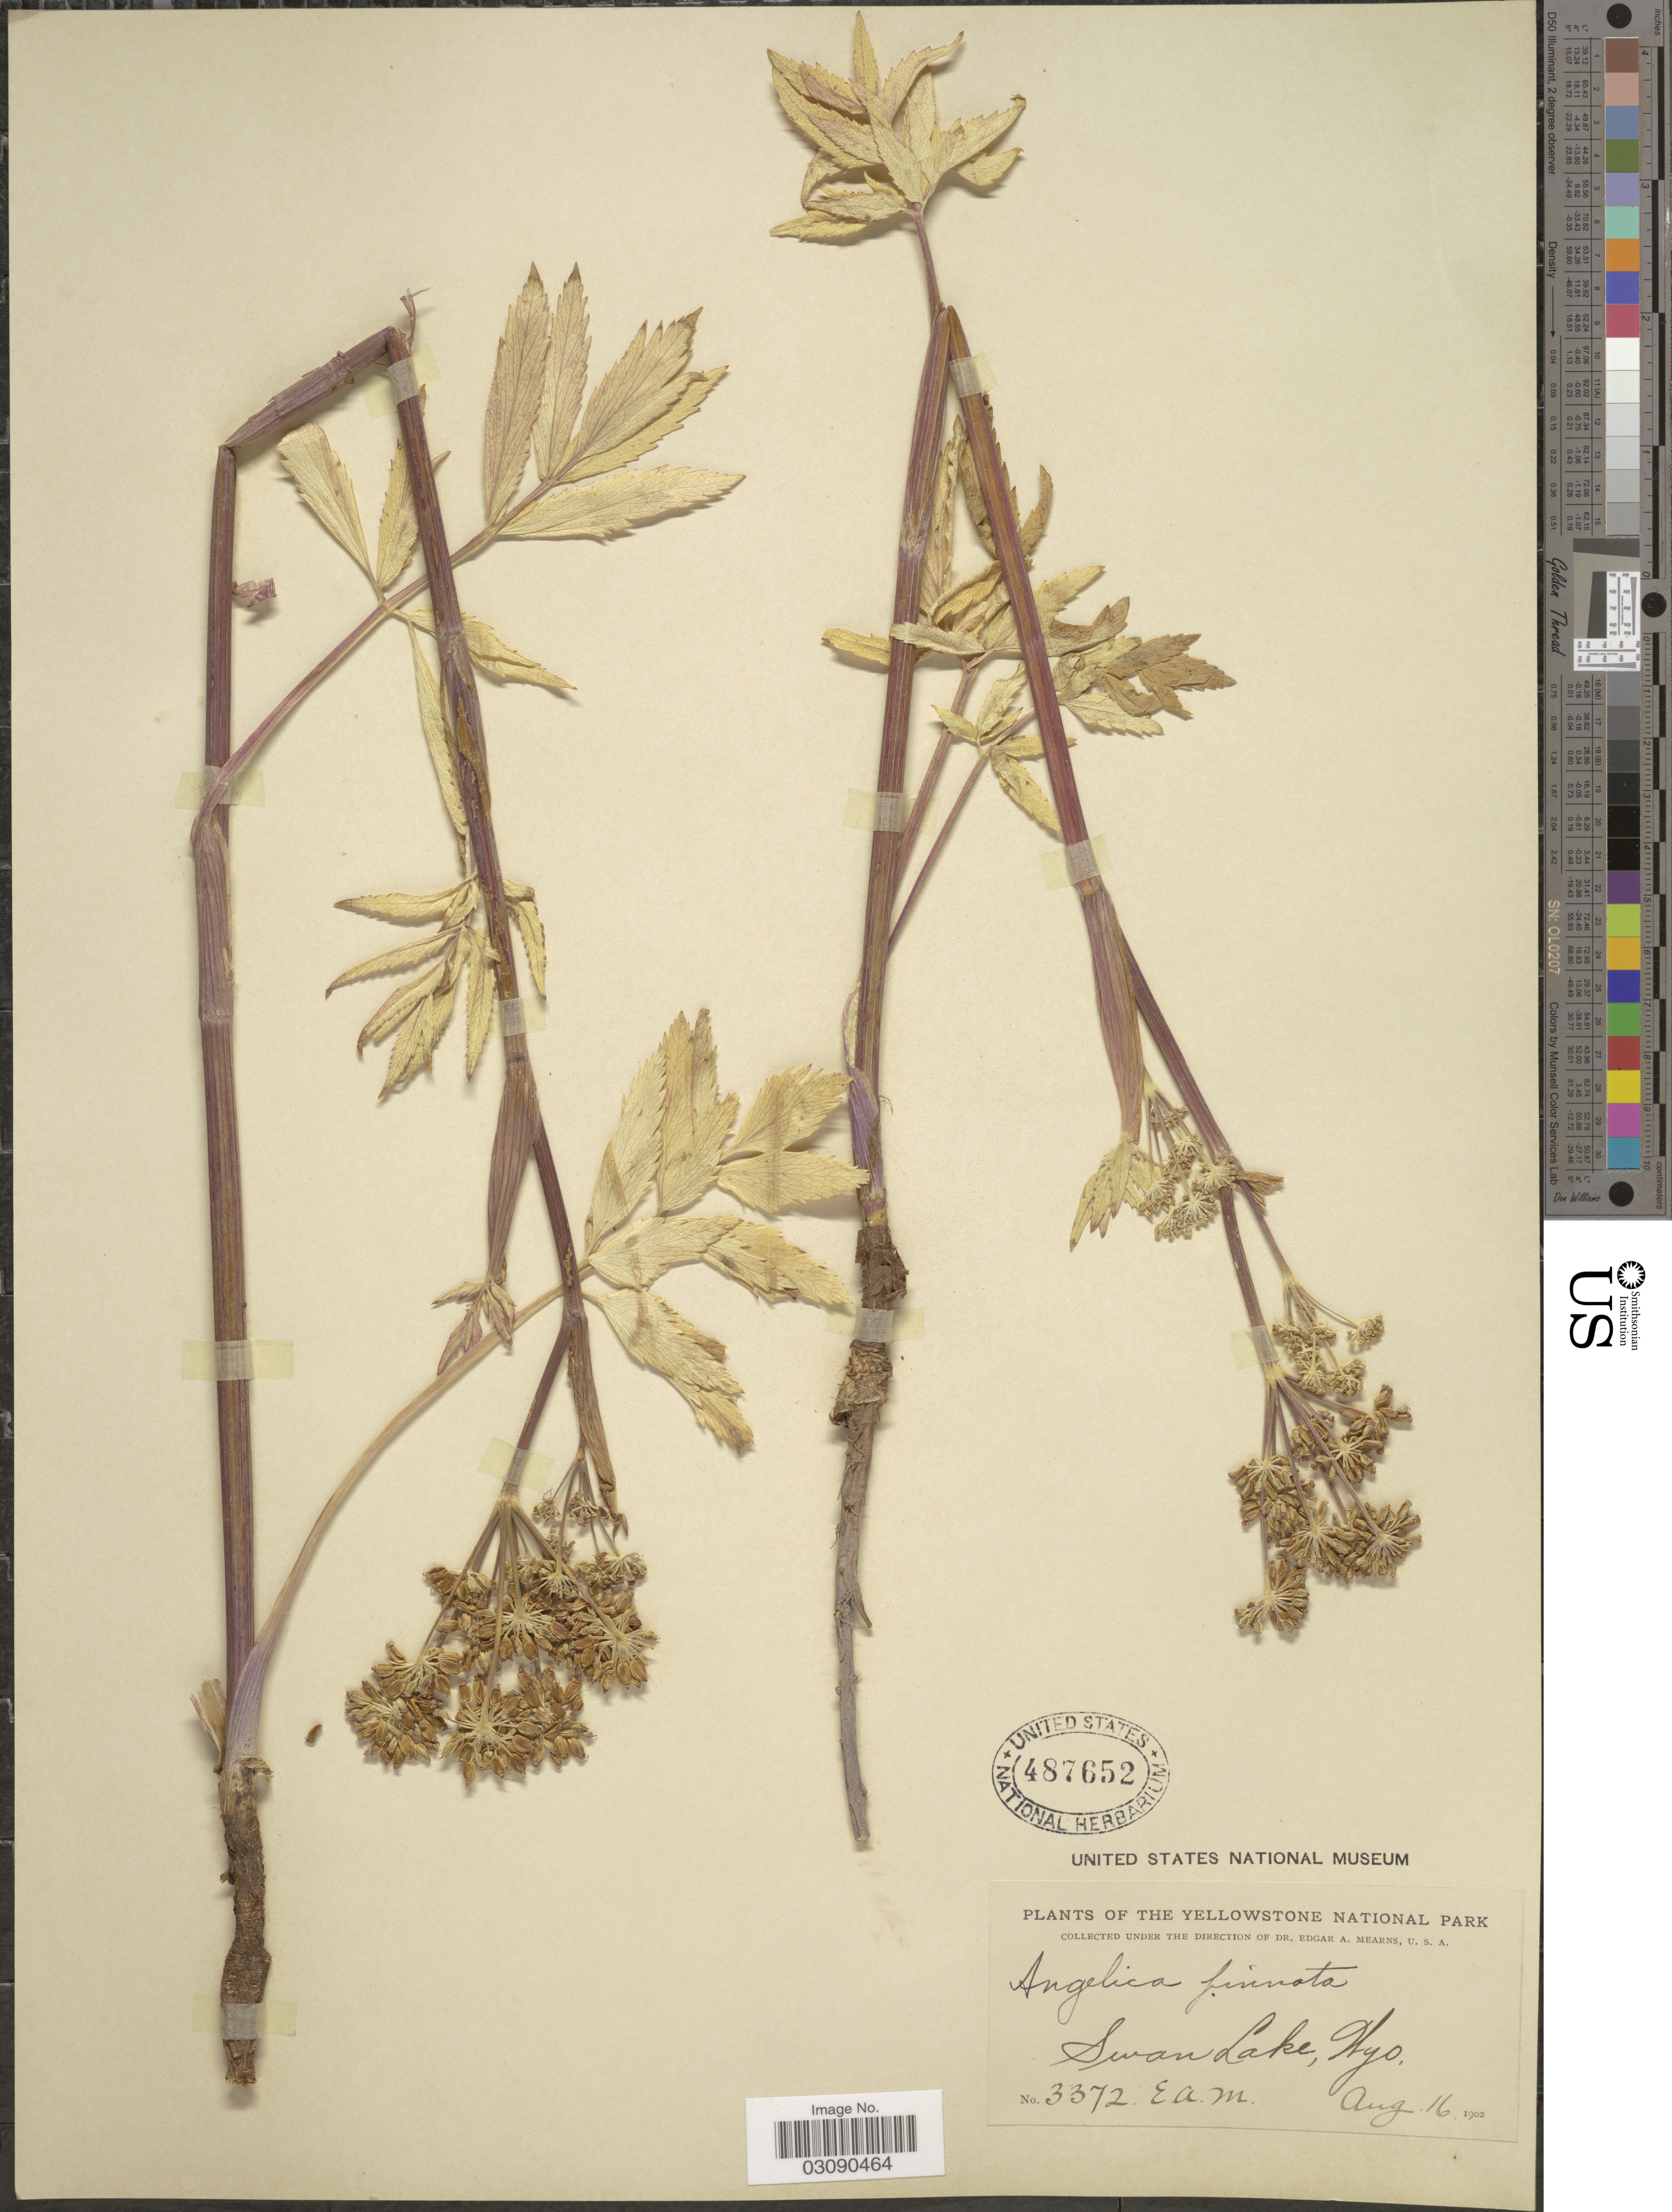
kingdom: Plantae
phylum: Tracheophyta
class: Magnoliopsida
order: Apiales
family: Apiaceae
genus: Angelica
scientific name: Angelica pinnata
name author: S. Watson in C. King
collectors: E. A. Mearns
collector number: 3372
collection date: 1902-08-16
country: United States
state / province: Wyoming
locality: Yellowstone National Park. Swan Lake.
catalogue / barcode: US 487652